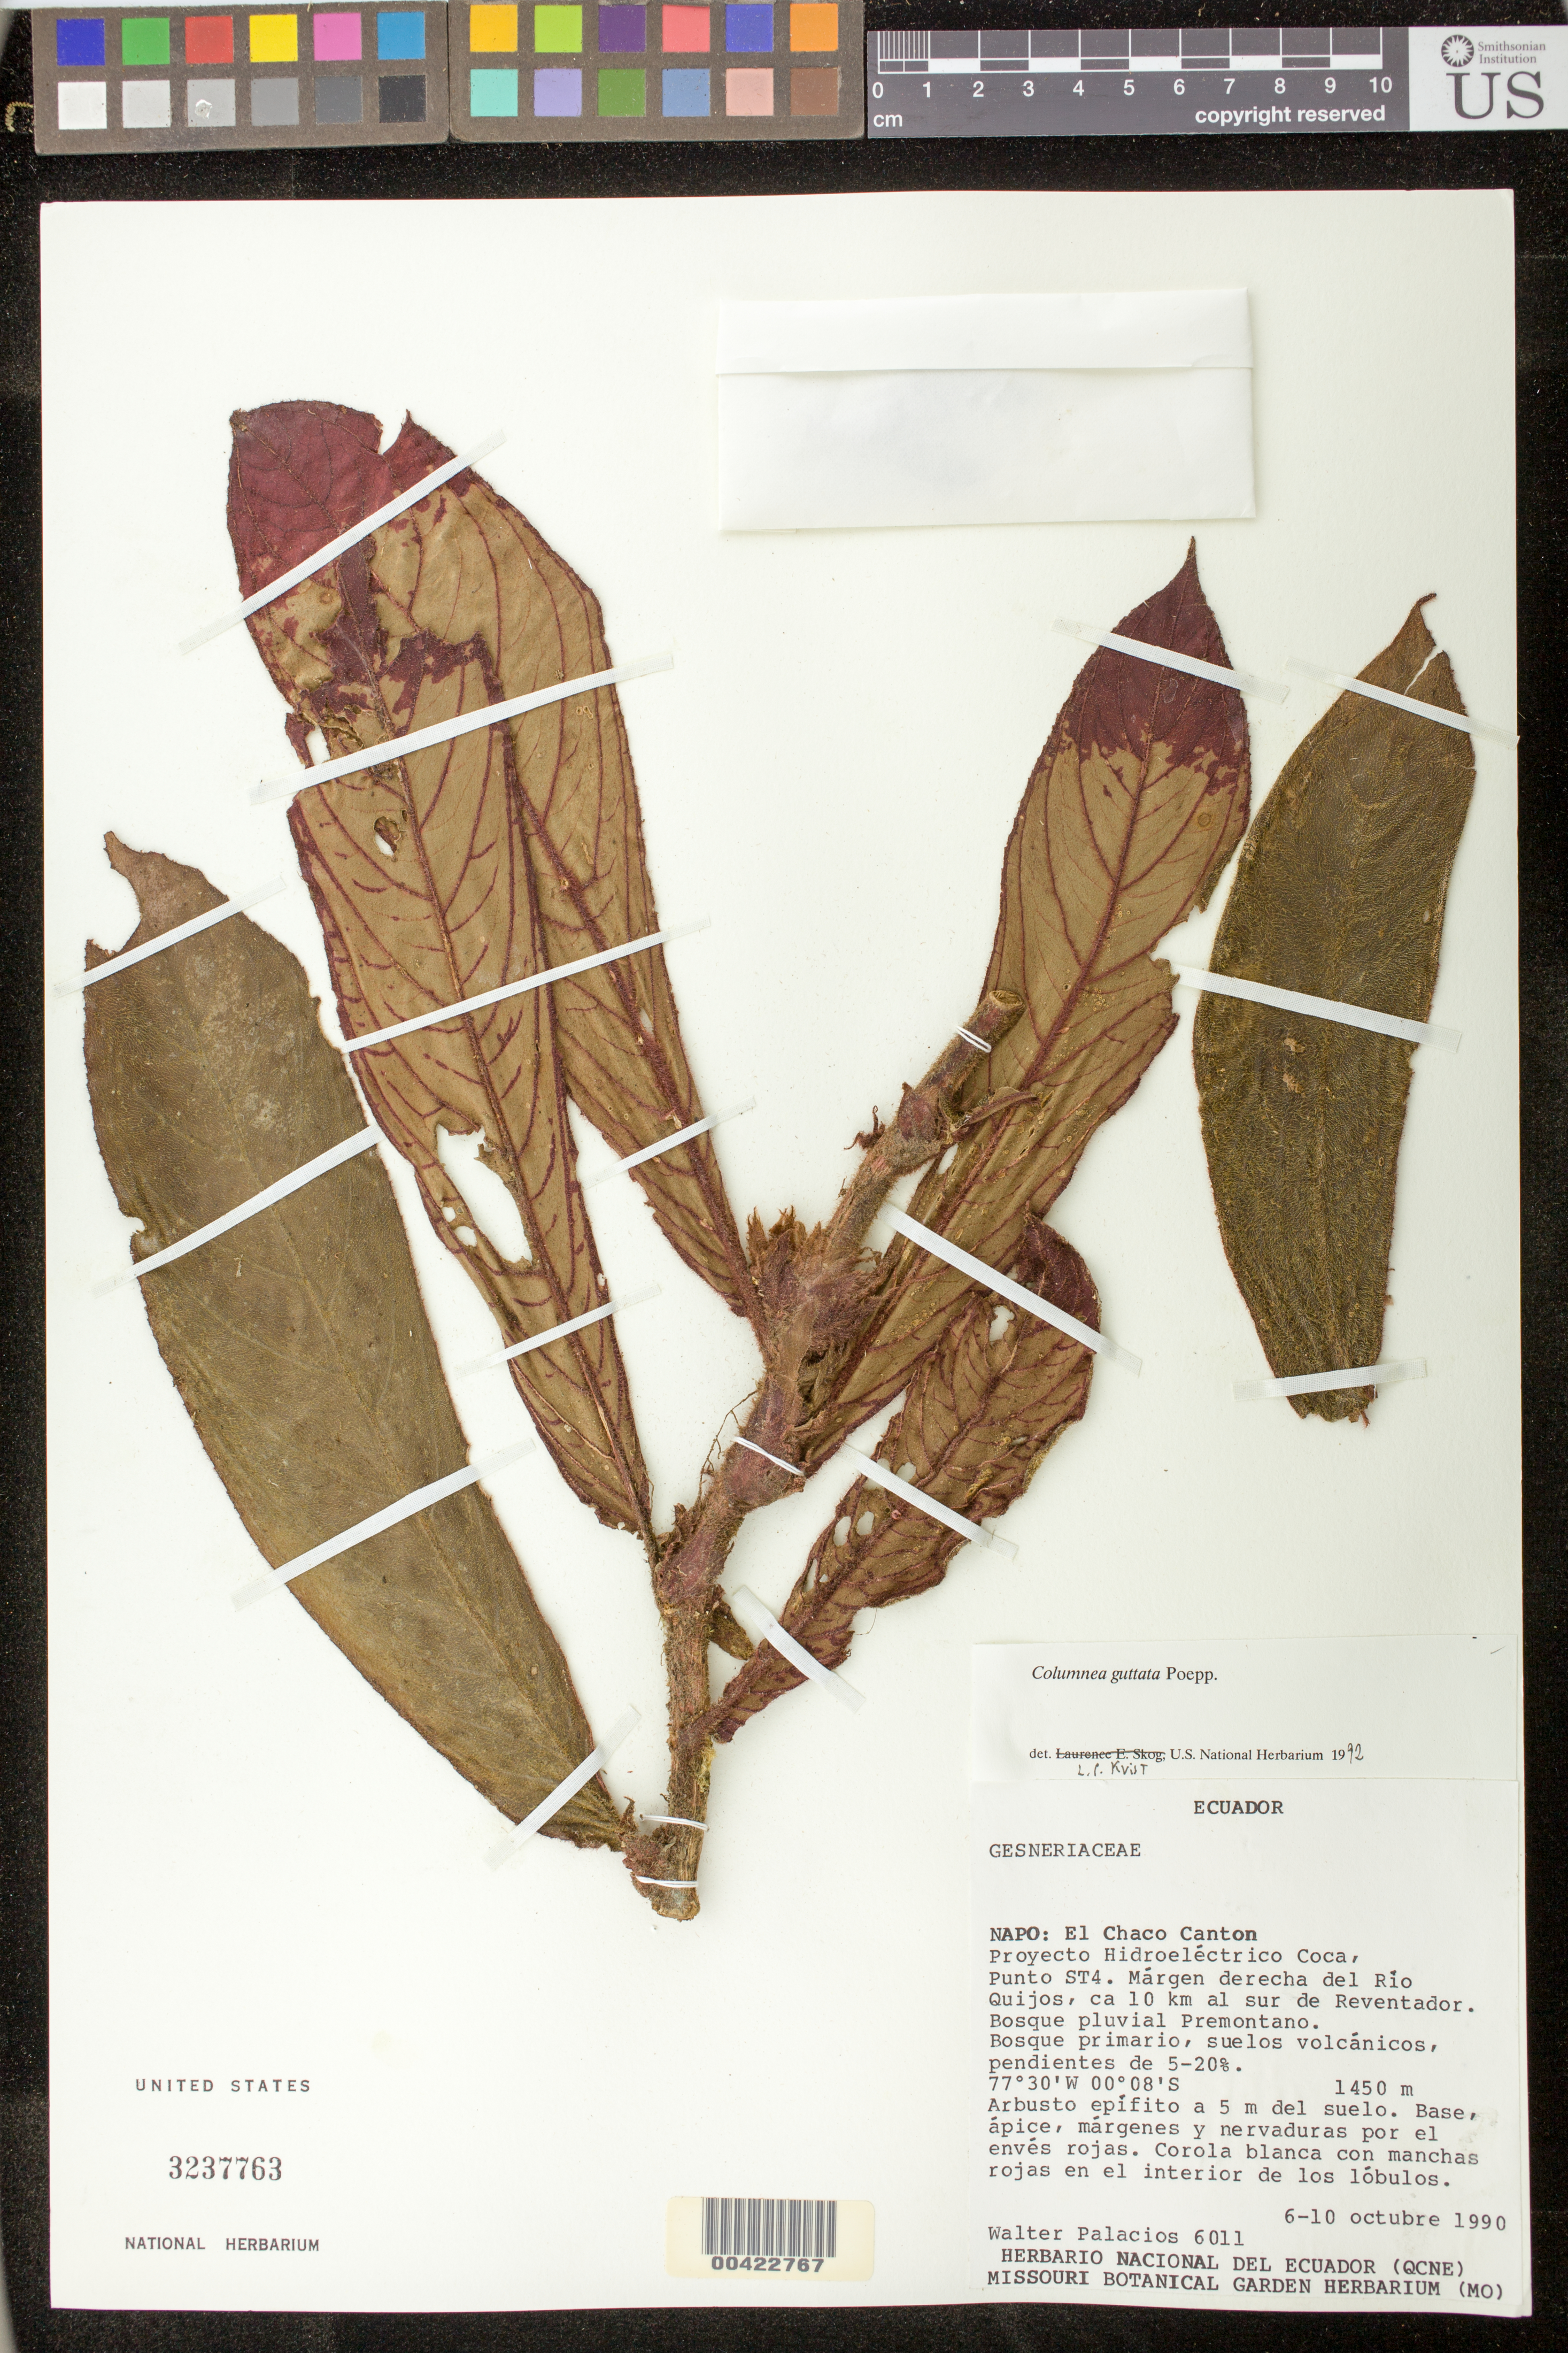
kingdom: Plantae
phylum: Tracheophyta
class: Magnoliopsida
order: Lamiales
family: Gesneriaceae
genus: Columnea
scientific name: Columnea guttata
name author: Poepp.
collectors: W. Palacios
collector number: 6011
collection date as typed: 6-10 Oct 1990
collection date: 1990-10-06/1990-10-10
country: Ecuador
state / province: Napo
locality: El Chaco Canton. Proyecto Hidroeléctrico Coca, Punto ST4. Margen derecha del Río Quijos, ca. 10 km al sur de Reventador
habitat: Bosque pluvial premontano. Bosque primario, suelos volcánicos con pendientes 10-20%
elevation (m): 1450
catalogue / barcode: US 3237763